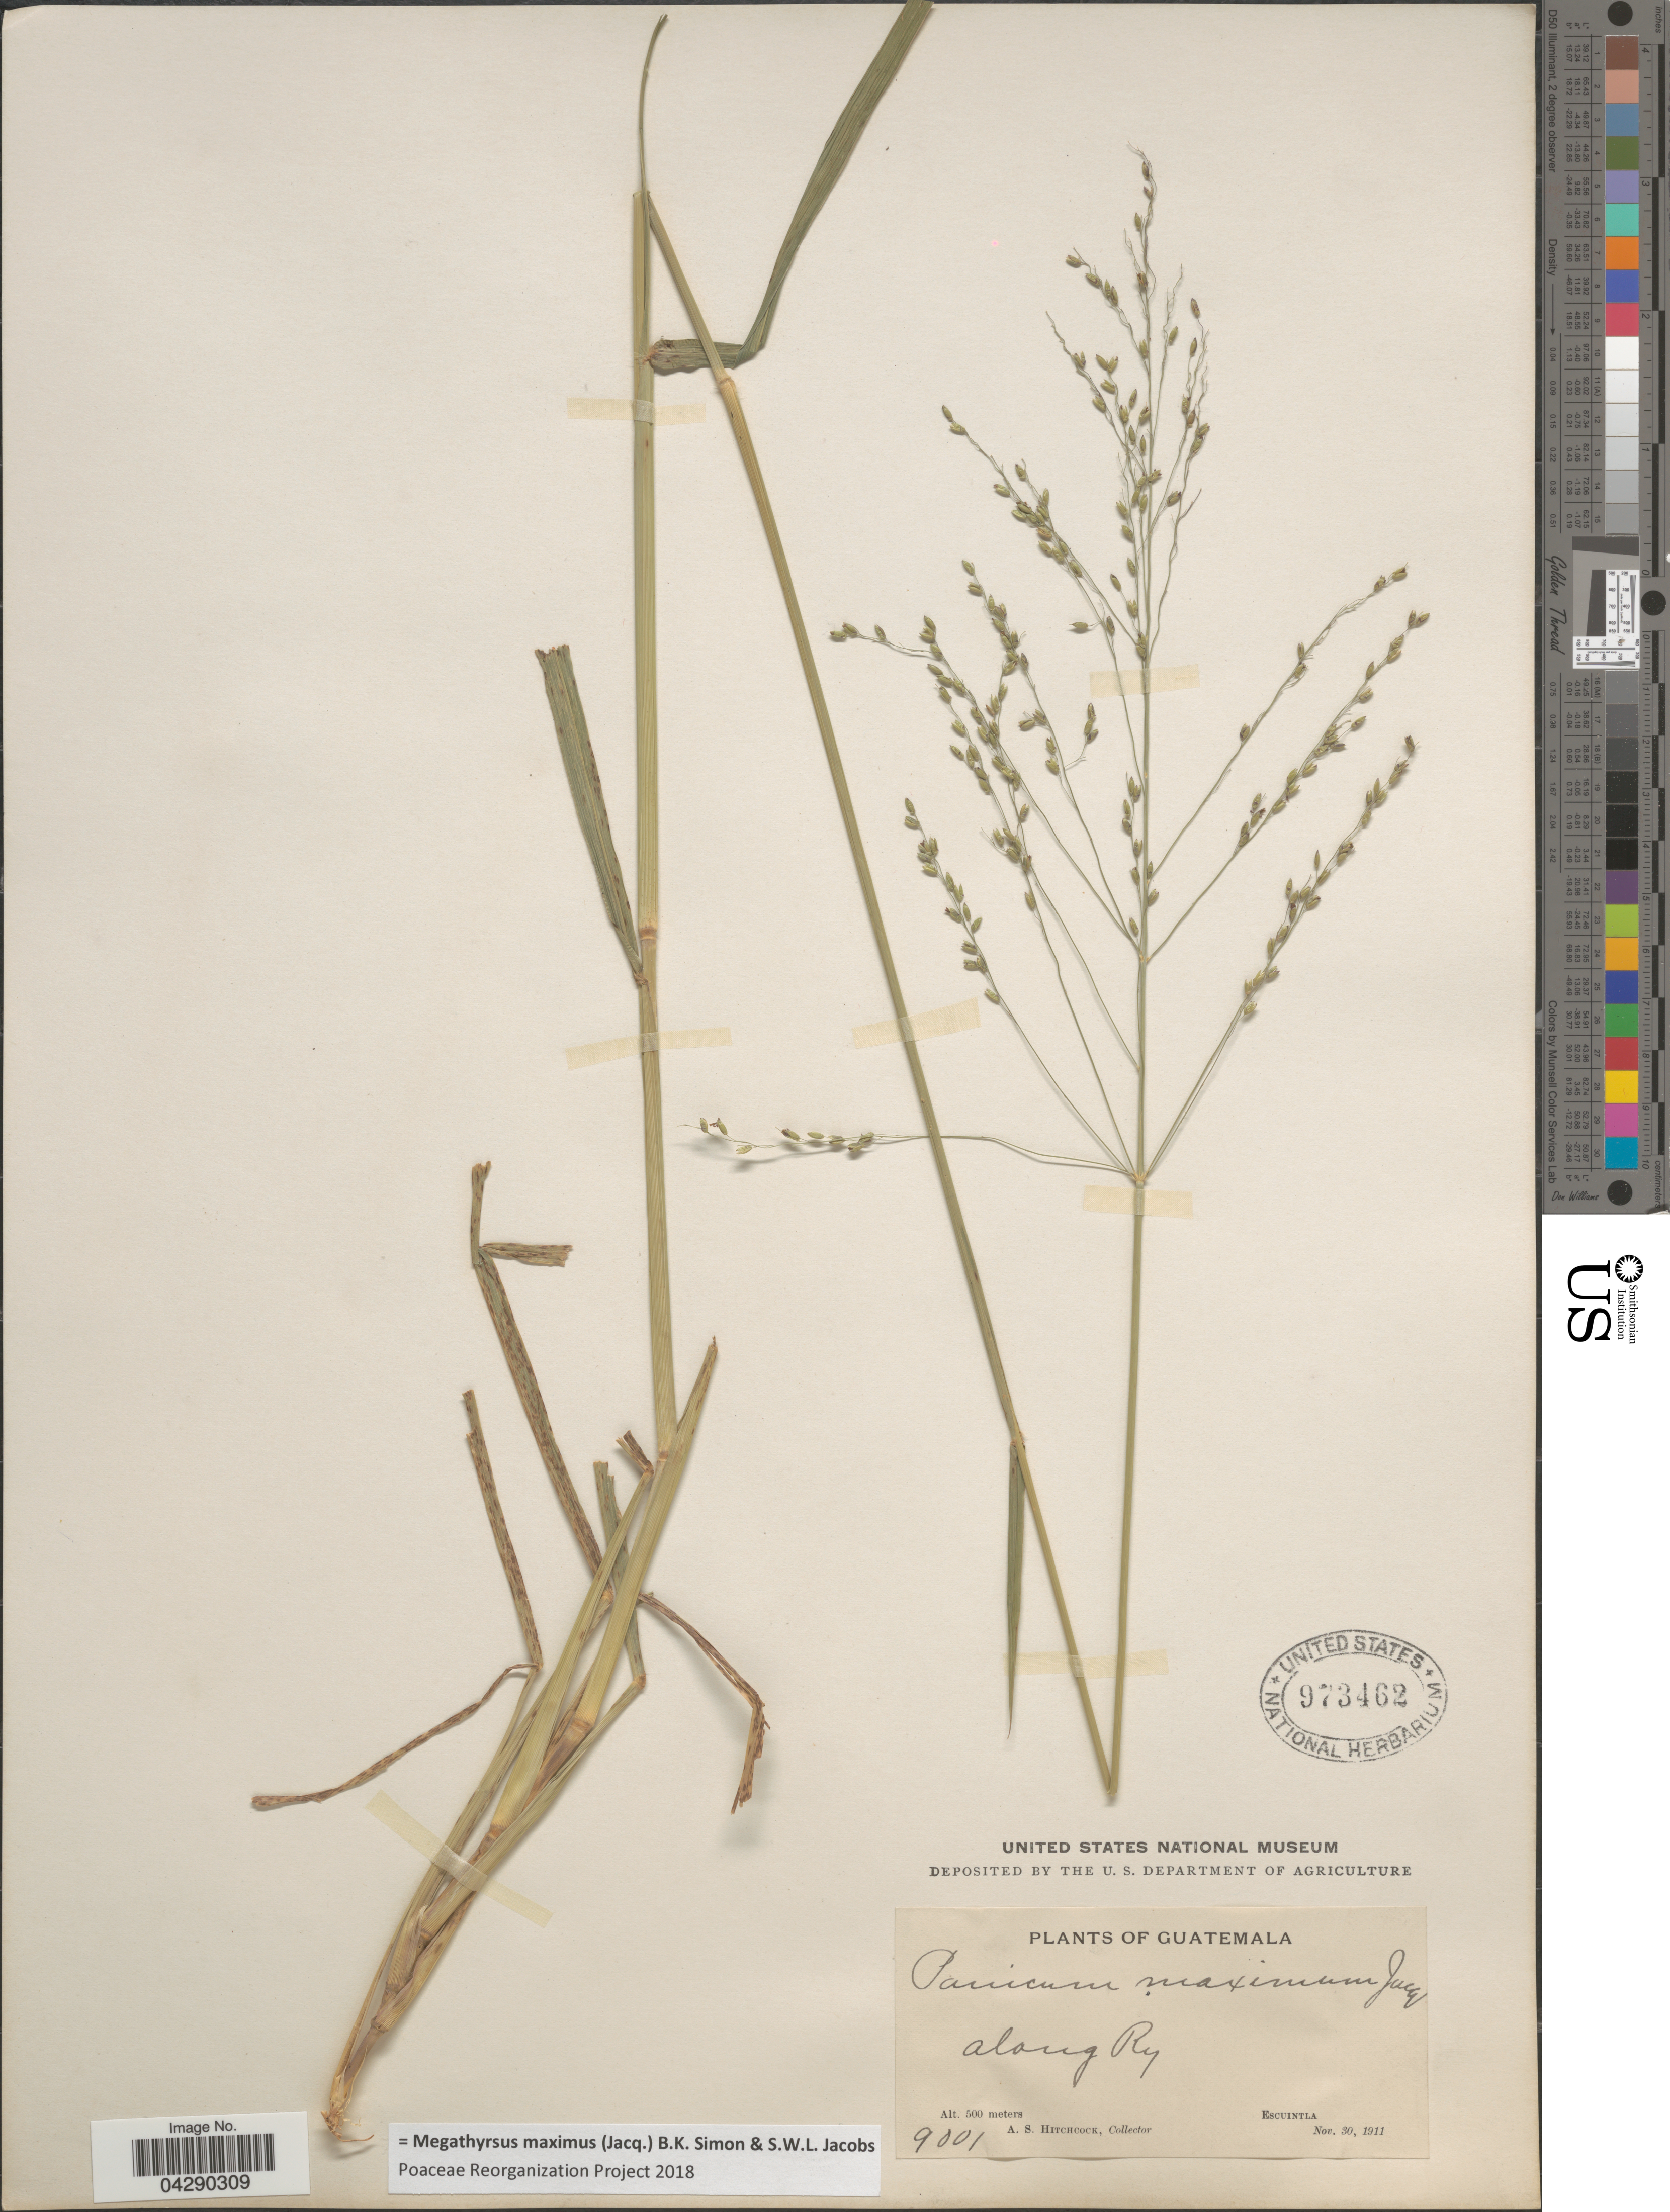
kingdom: Plantae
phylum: Tracheophyta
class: Liliopsida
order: Poales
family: Poaceae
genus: Megathyrsus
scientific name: Megathyrsus maximus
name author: (Jacq.) B.K. Simon & S.W.L. Jacobs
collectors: A. S. Hitchcock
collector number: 9001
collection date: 1911-11-30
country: Guatemala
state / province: Escuintla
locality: Along Ry.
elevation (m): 500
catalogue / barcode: US 973462